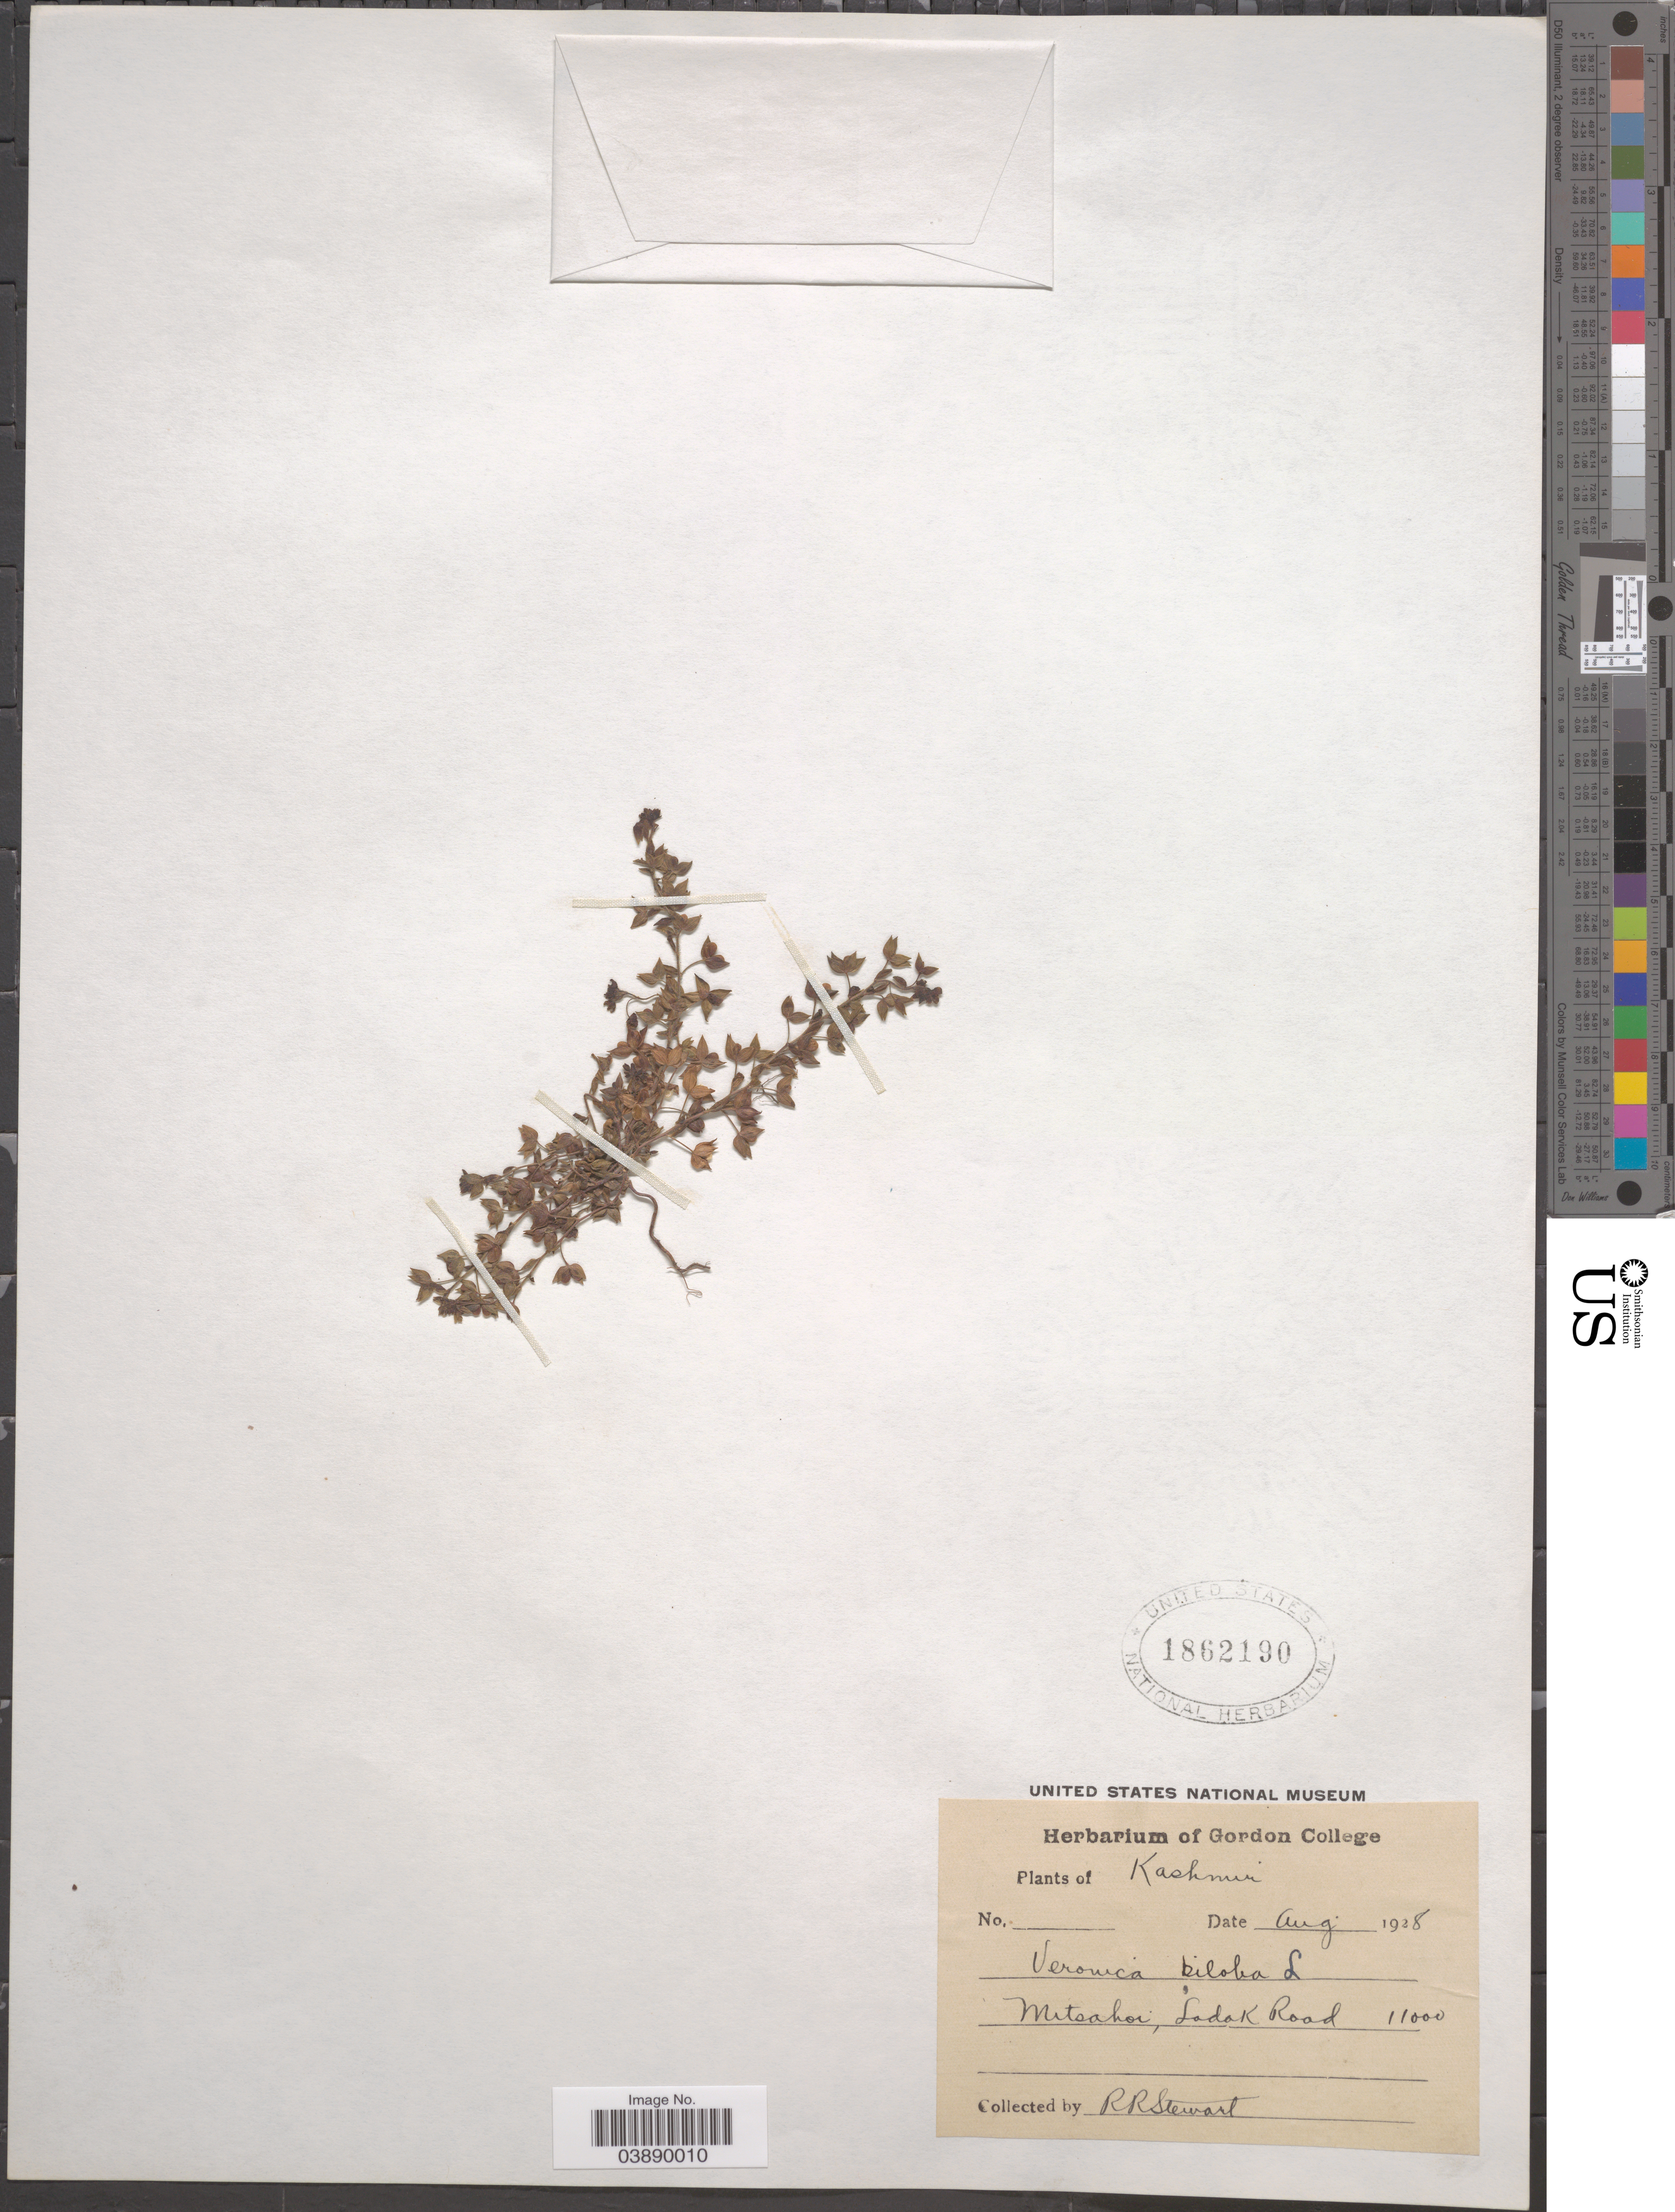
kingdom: Plantae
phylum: Tracheophyta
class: Magnoliopsida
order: Lamiales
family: Plantaginaceae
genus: Veronica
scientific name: Veronica biloba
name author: Schreb. ex L.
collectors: R. Stewart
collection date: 1928-08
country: India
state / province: Jammu and Kashmir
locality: Kashmir. Mitsahoi, Lodak Road.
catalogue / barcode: US 1862190